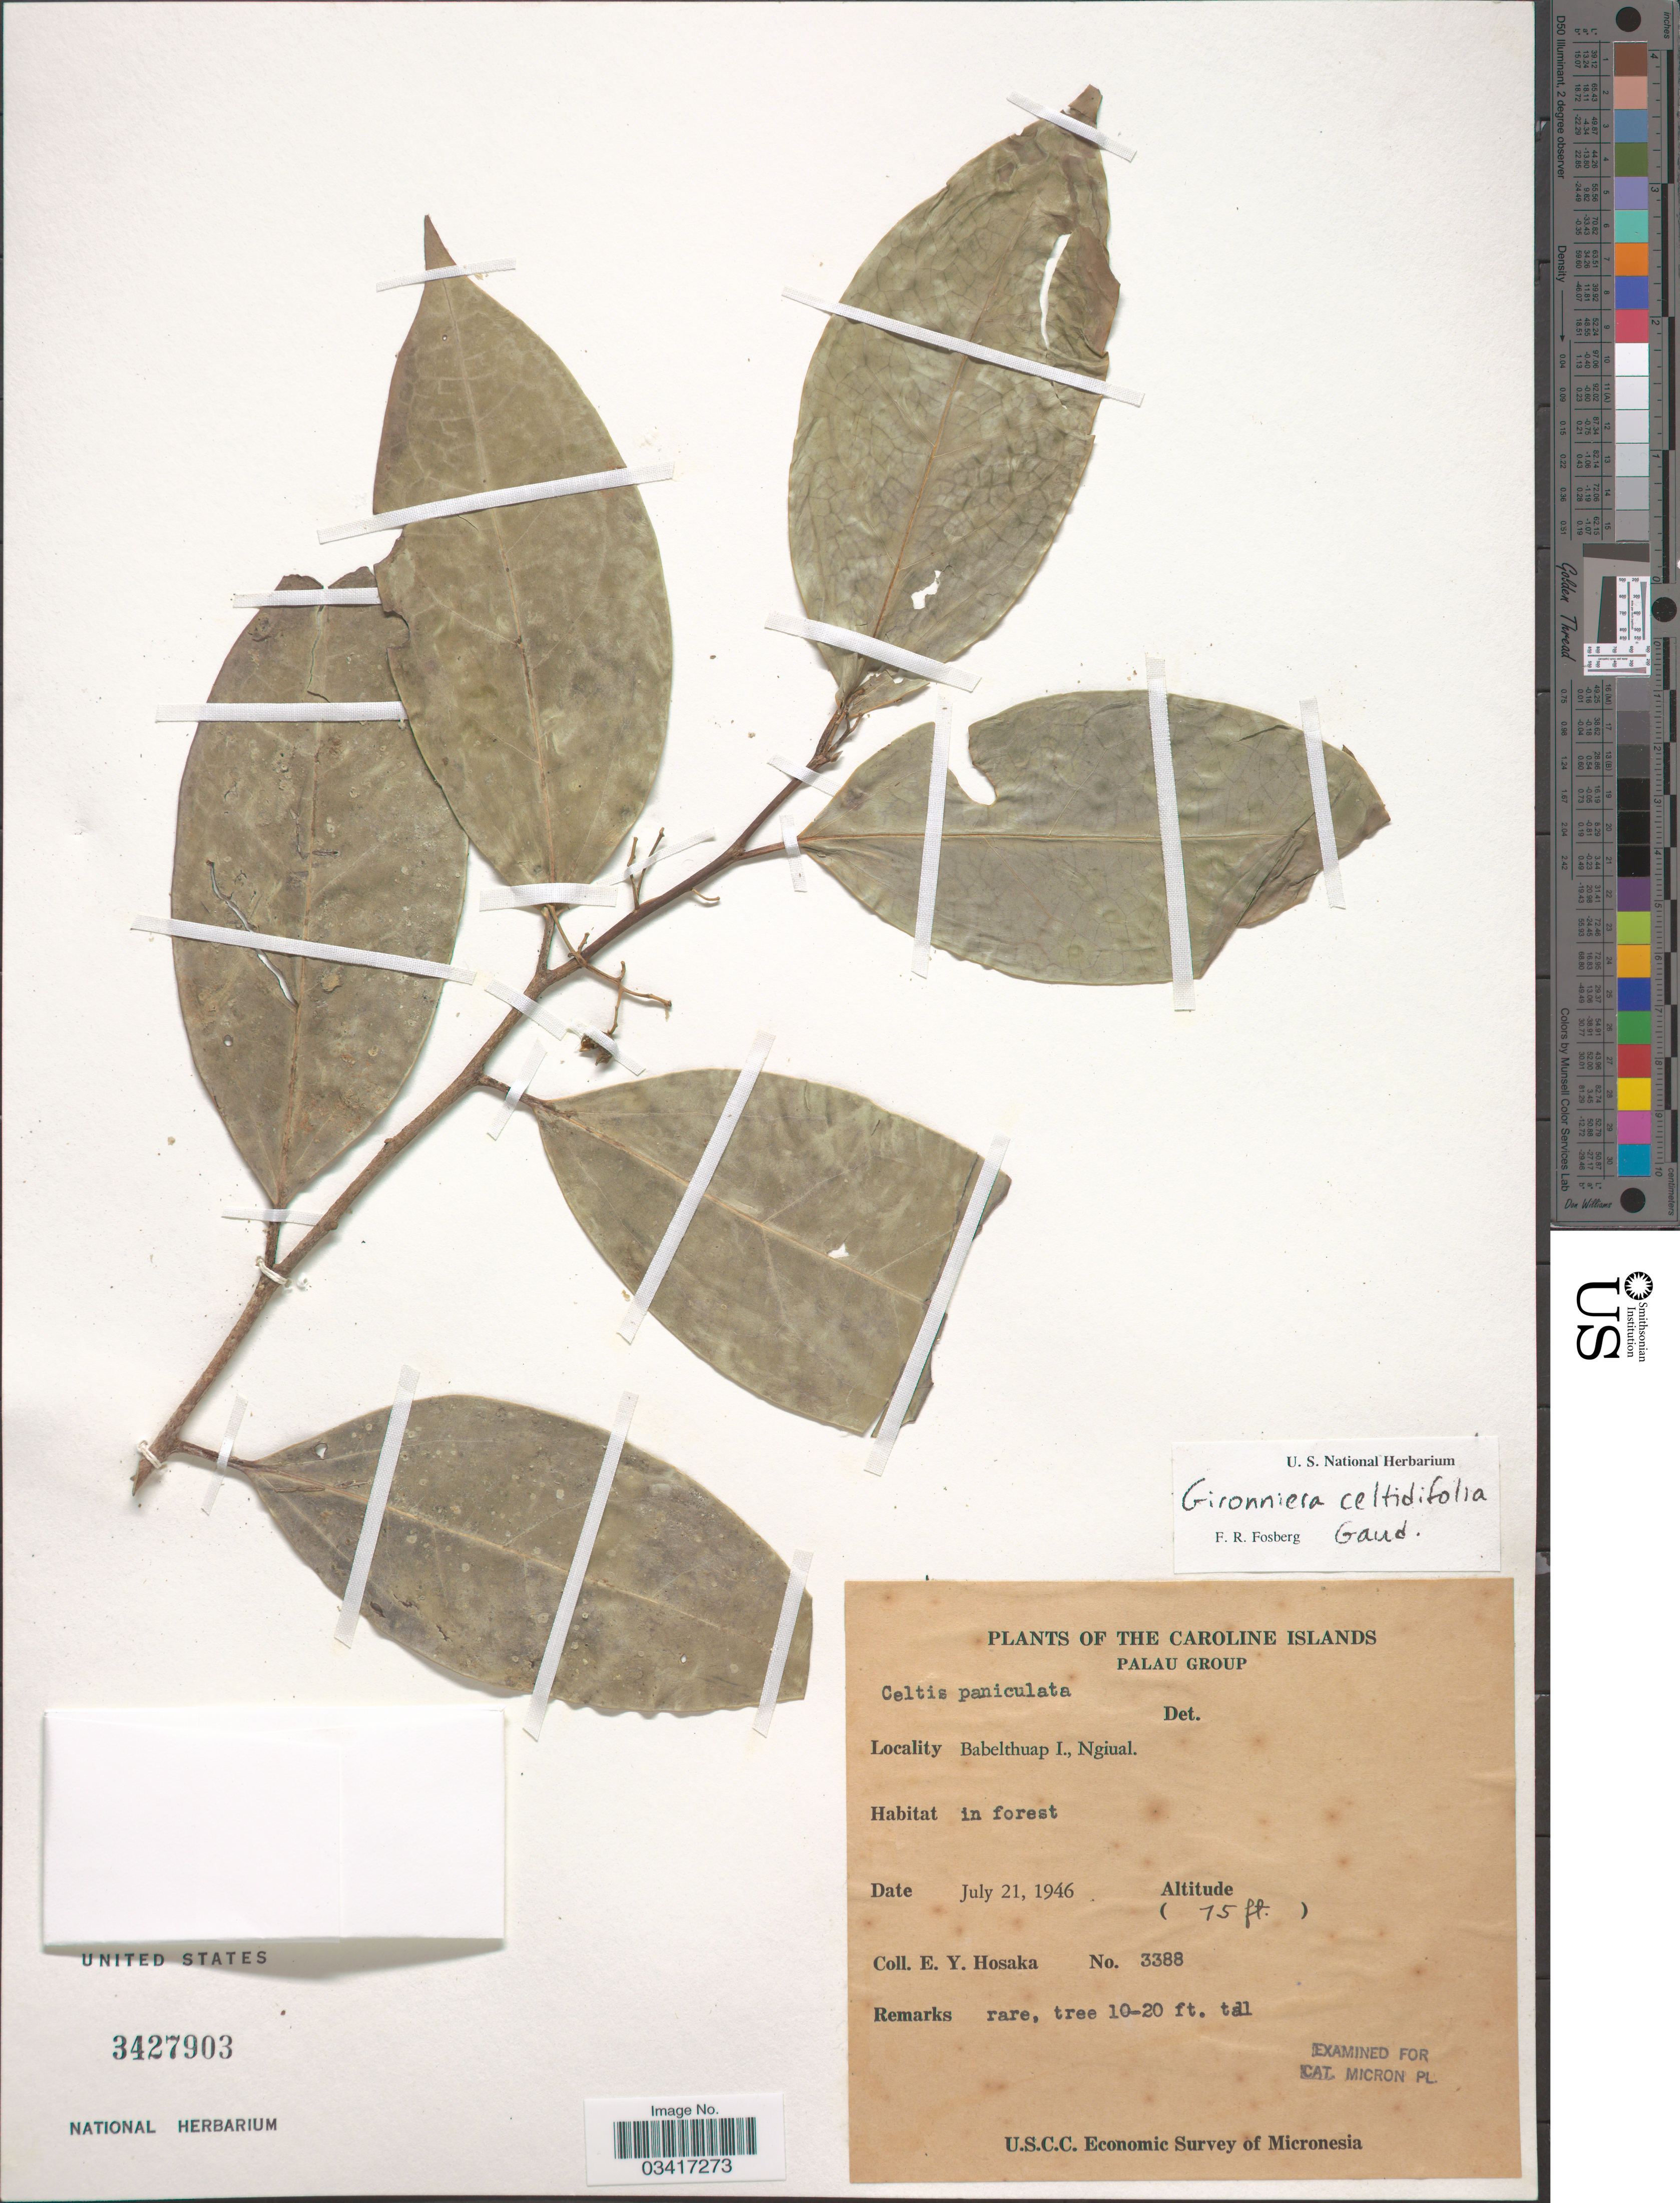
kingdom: Plantae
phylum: Tracheophyta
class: Magnoliopsida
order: Rosales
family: Cannabaceae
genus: Gironniera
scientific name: Gironniera celtidifolia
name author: Gaudich.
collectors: E. Y. Hosaka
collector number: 3388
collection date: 1946-07-21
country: Palau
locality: The Caroline Islands, Palau Group. Babelthuap I., Ngiual.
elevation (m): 23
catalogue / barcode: US 3427903